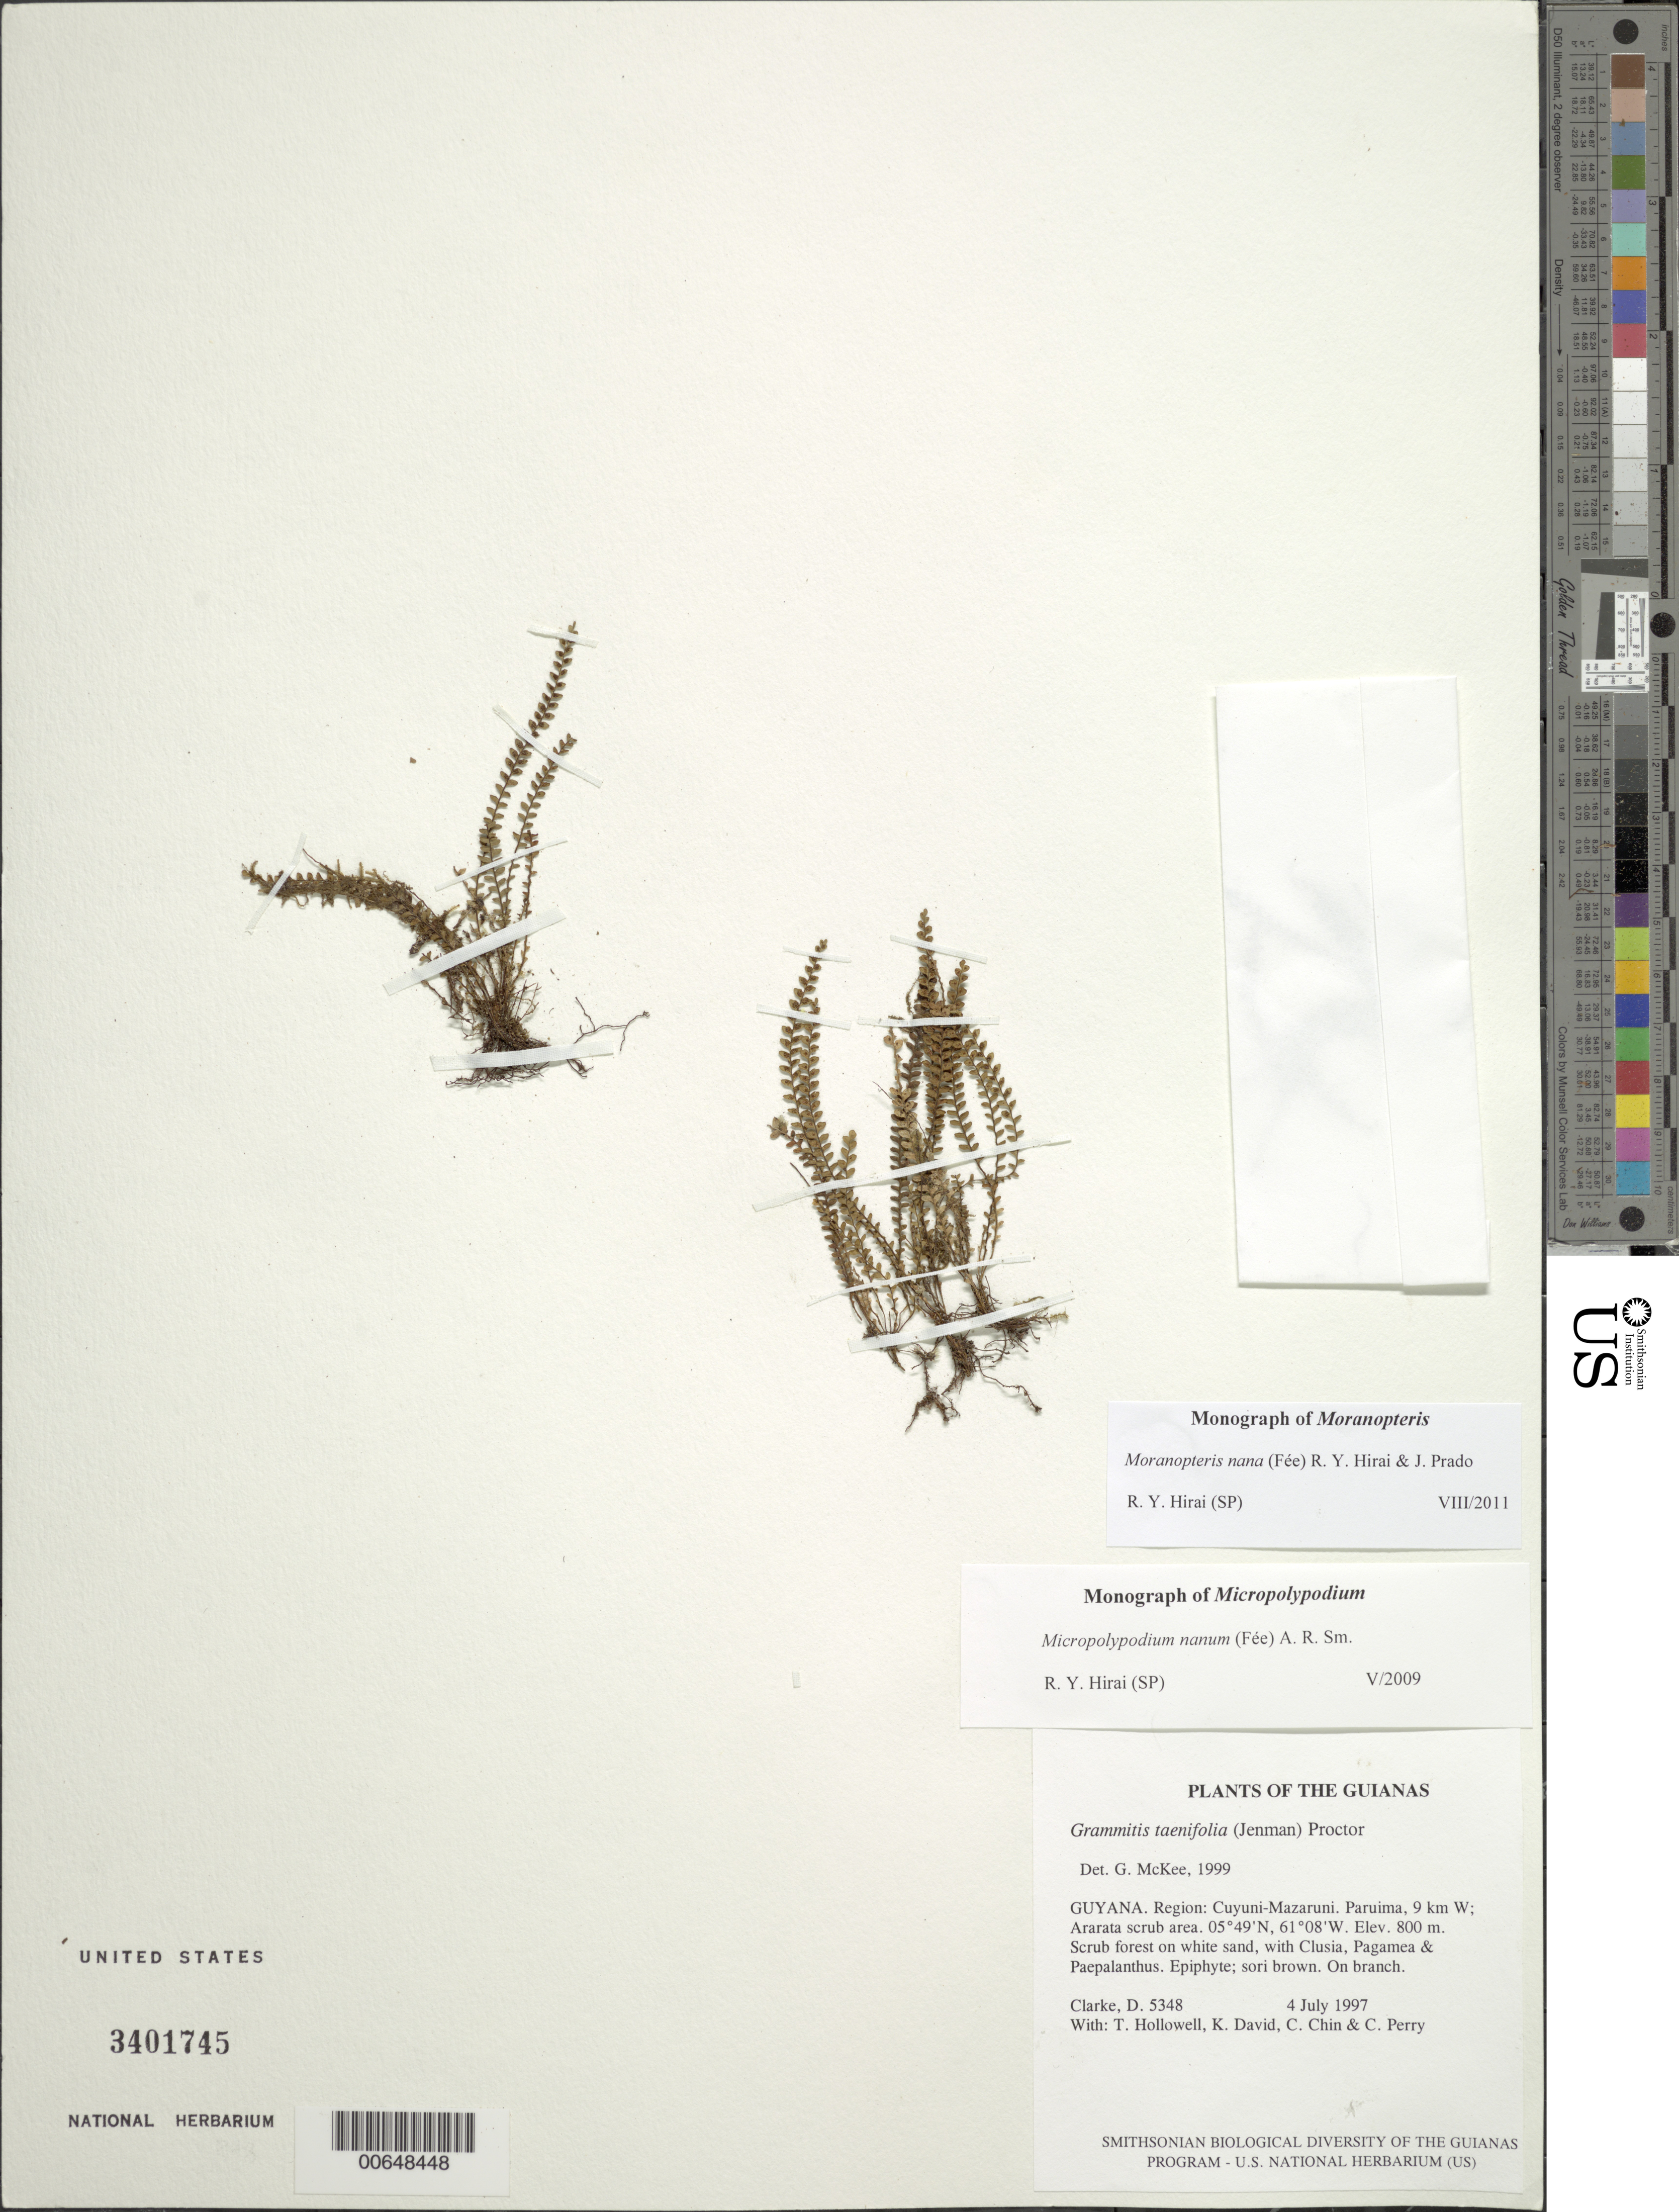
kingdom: Plantae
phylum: Tracheophyta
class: Polypodiopsida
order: Polypodiales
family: Polypodiaceae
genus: Moranopteris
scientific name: Moranopteris nana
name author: (Fée) R. Y. Hirai & J. Prado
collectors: H. D. Clarke, T. Hollowell, K. David, C. Chin & C. Perry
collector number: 5348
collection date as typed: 4 July 1997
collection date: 1997-07-04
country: Guyana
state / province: Cuyuni-Mazaruni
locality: Paruima, 9 km W; Ararata scrub area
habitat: Scrub forest on white sand, with Clusia, Pagamea & Paepalanthus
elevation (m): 800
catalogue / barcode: US 3401745